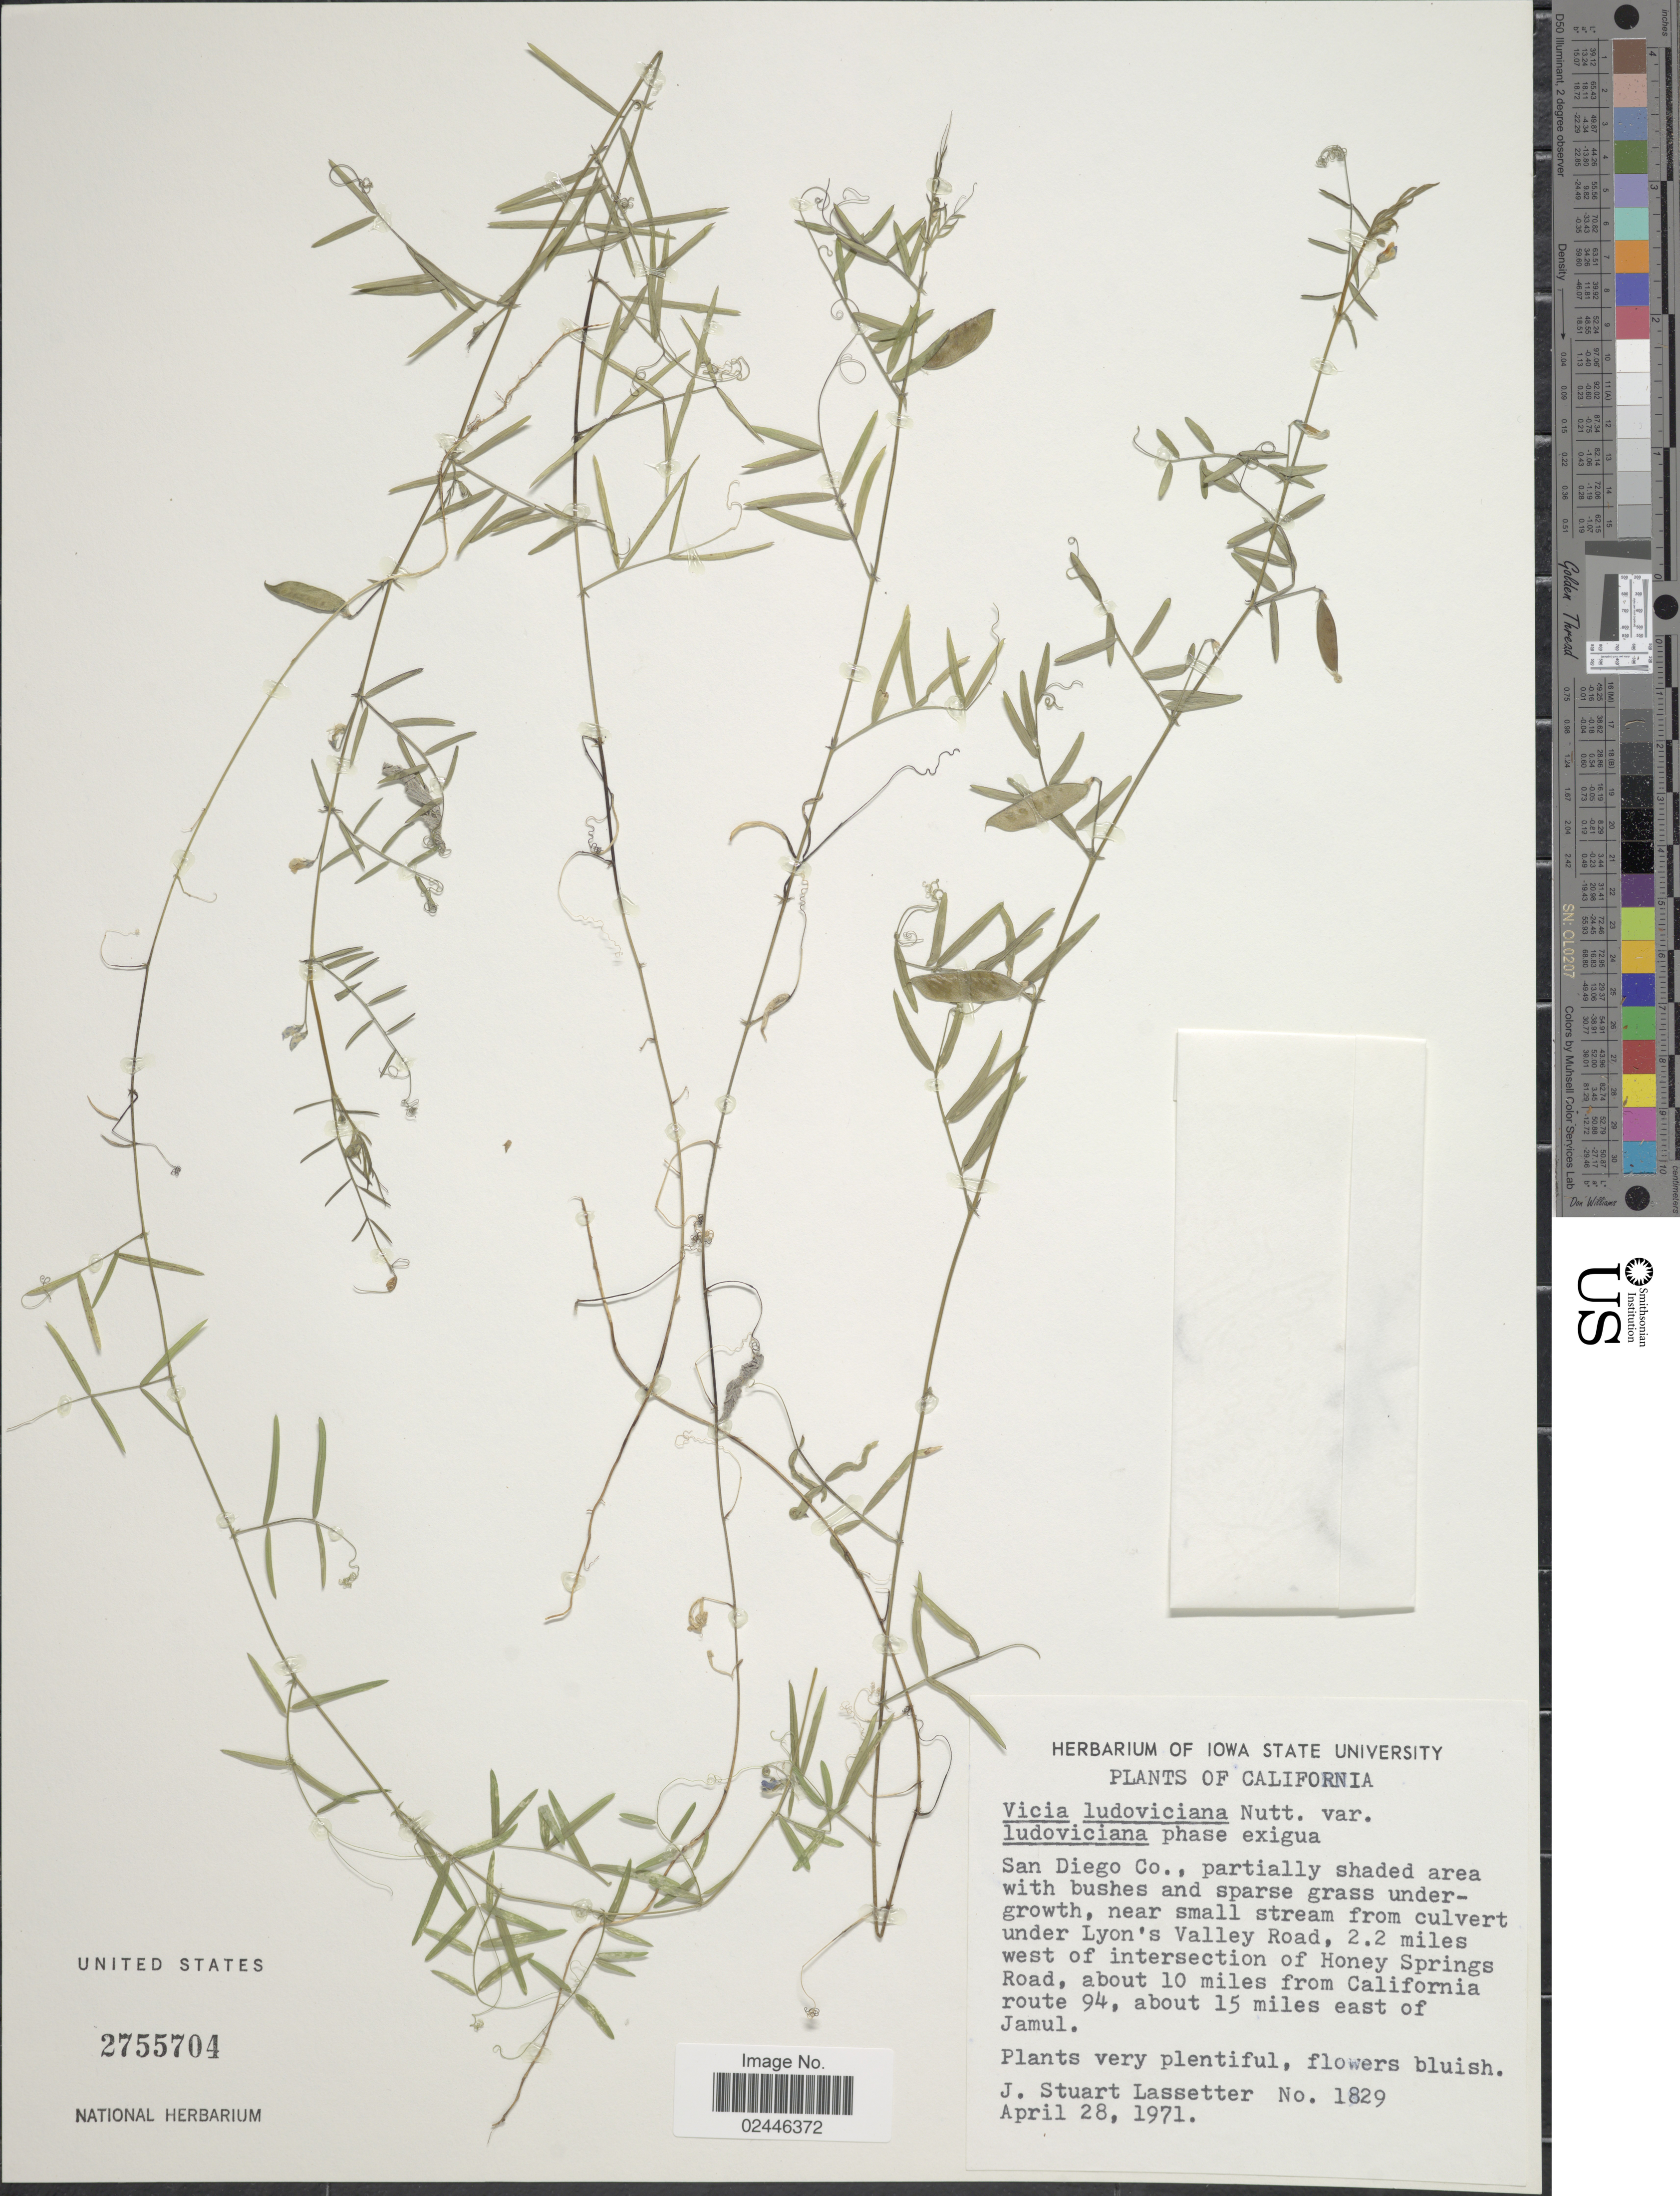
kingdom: Plantae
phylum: Tracheophyta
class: Magnoliopsida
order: Fabales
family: Fabaceae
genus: Vicia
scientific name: Vicia ludoviciana var. ludoviciana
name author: Nutt. ex Torr. & A. Gray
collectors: J. Lassetter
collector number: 1829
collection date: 1971-04-28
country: United States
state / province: California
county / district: San Diego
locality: San Diego Co., near small stream from culvert under Lyon's Valley Road, 2.2 miles west of intersection of Honey Springs Road, about 10 miles from California route 94, about 15 miles east of Jamul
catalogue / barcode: US 2755704